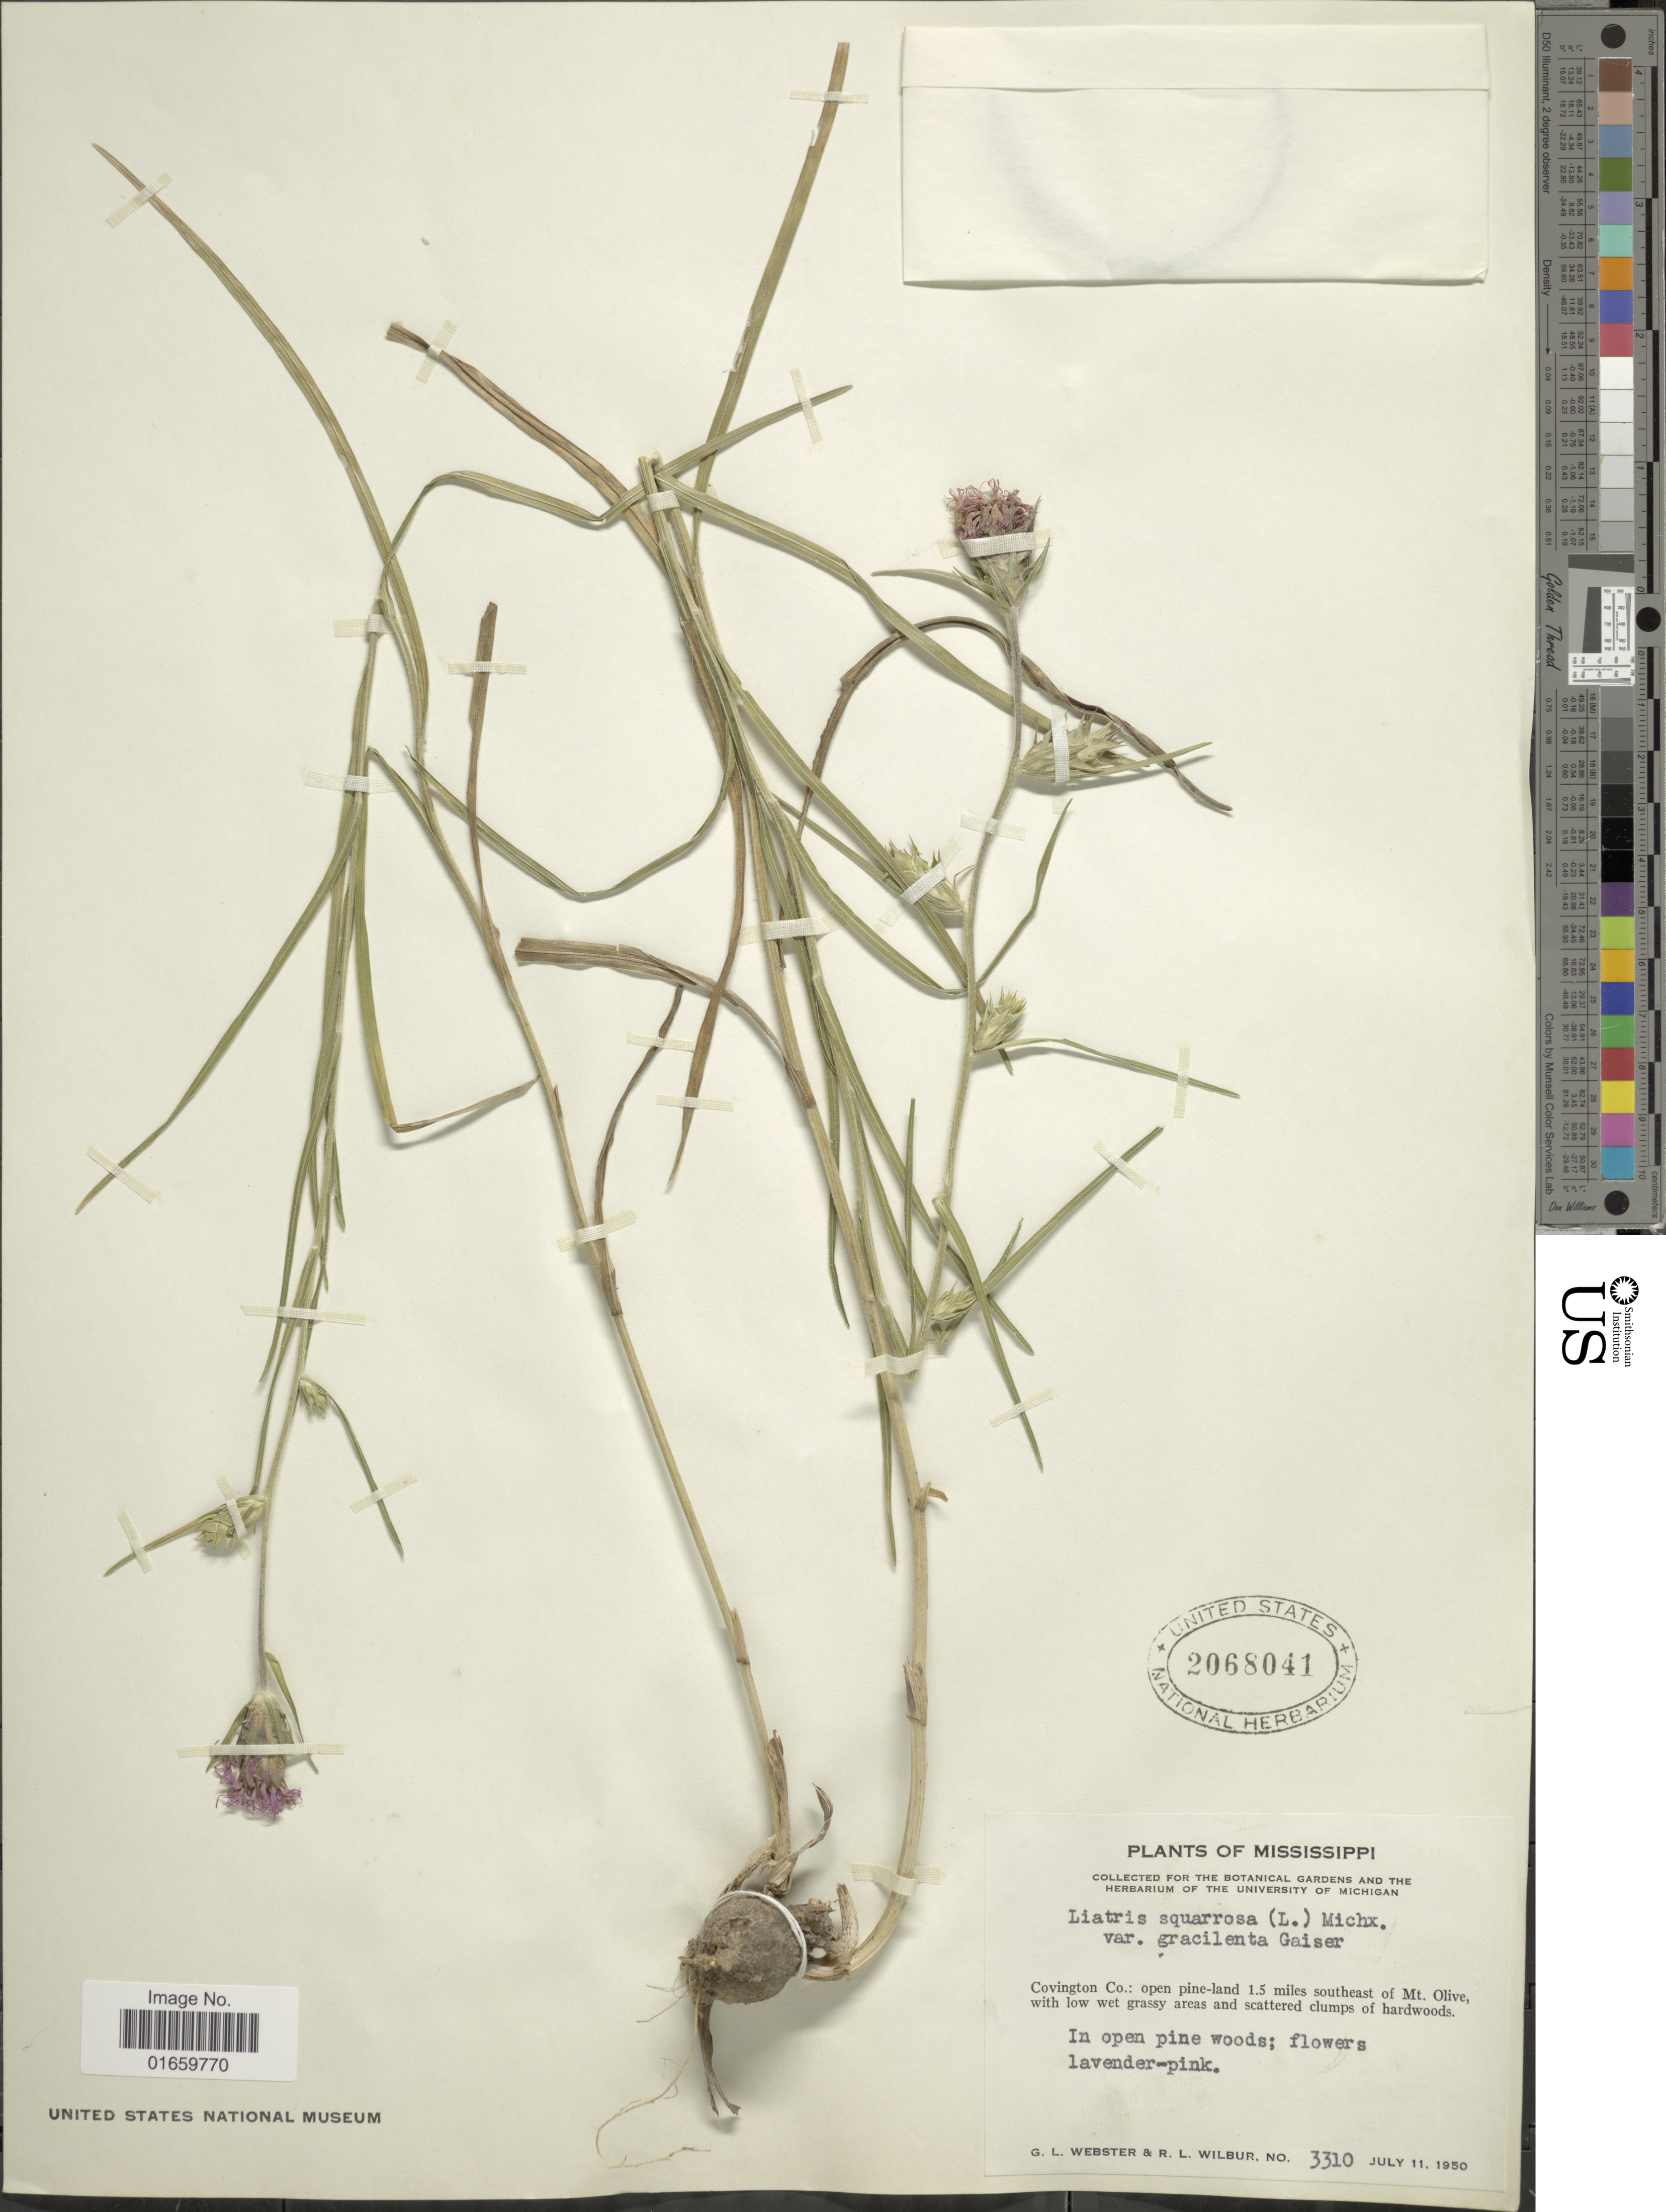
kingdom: Plantae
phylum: Tracheophyta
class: Magnoliopsida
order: Asterales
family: Asteraceae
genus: Liatris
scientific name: Liatris squarrosa var. gracilenta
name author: Gaiser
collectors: G. L. Webster & R. L. Wilbur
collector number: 3310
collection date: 1950-07-11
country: United States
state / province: Mississippi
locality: Covington Co.: open pine-land 1.5 miles southeast of Mt. Olive, with low wet grassy areas and scattered clumps of hardwoods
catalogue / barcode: US 2068041